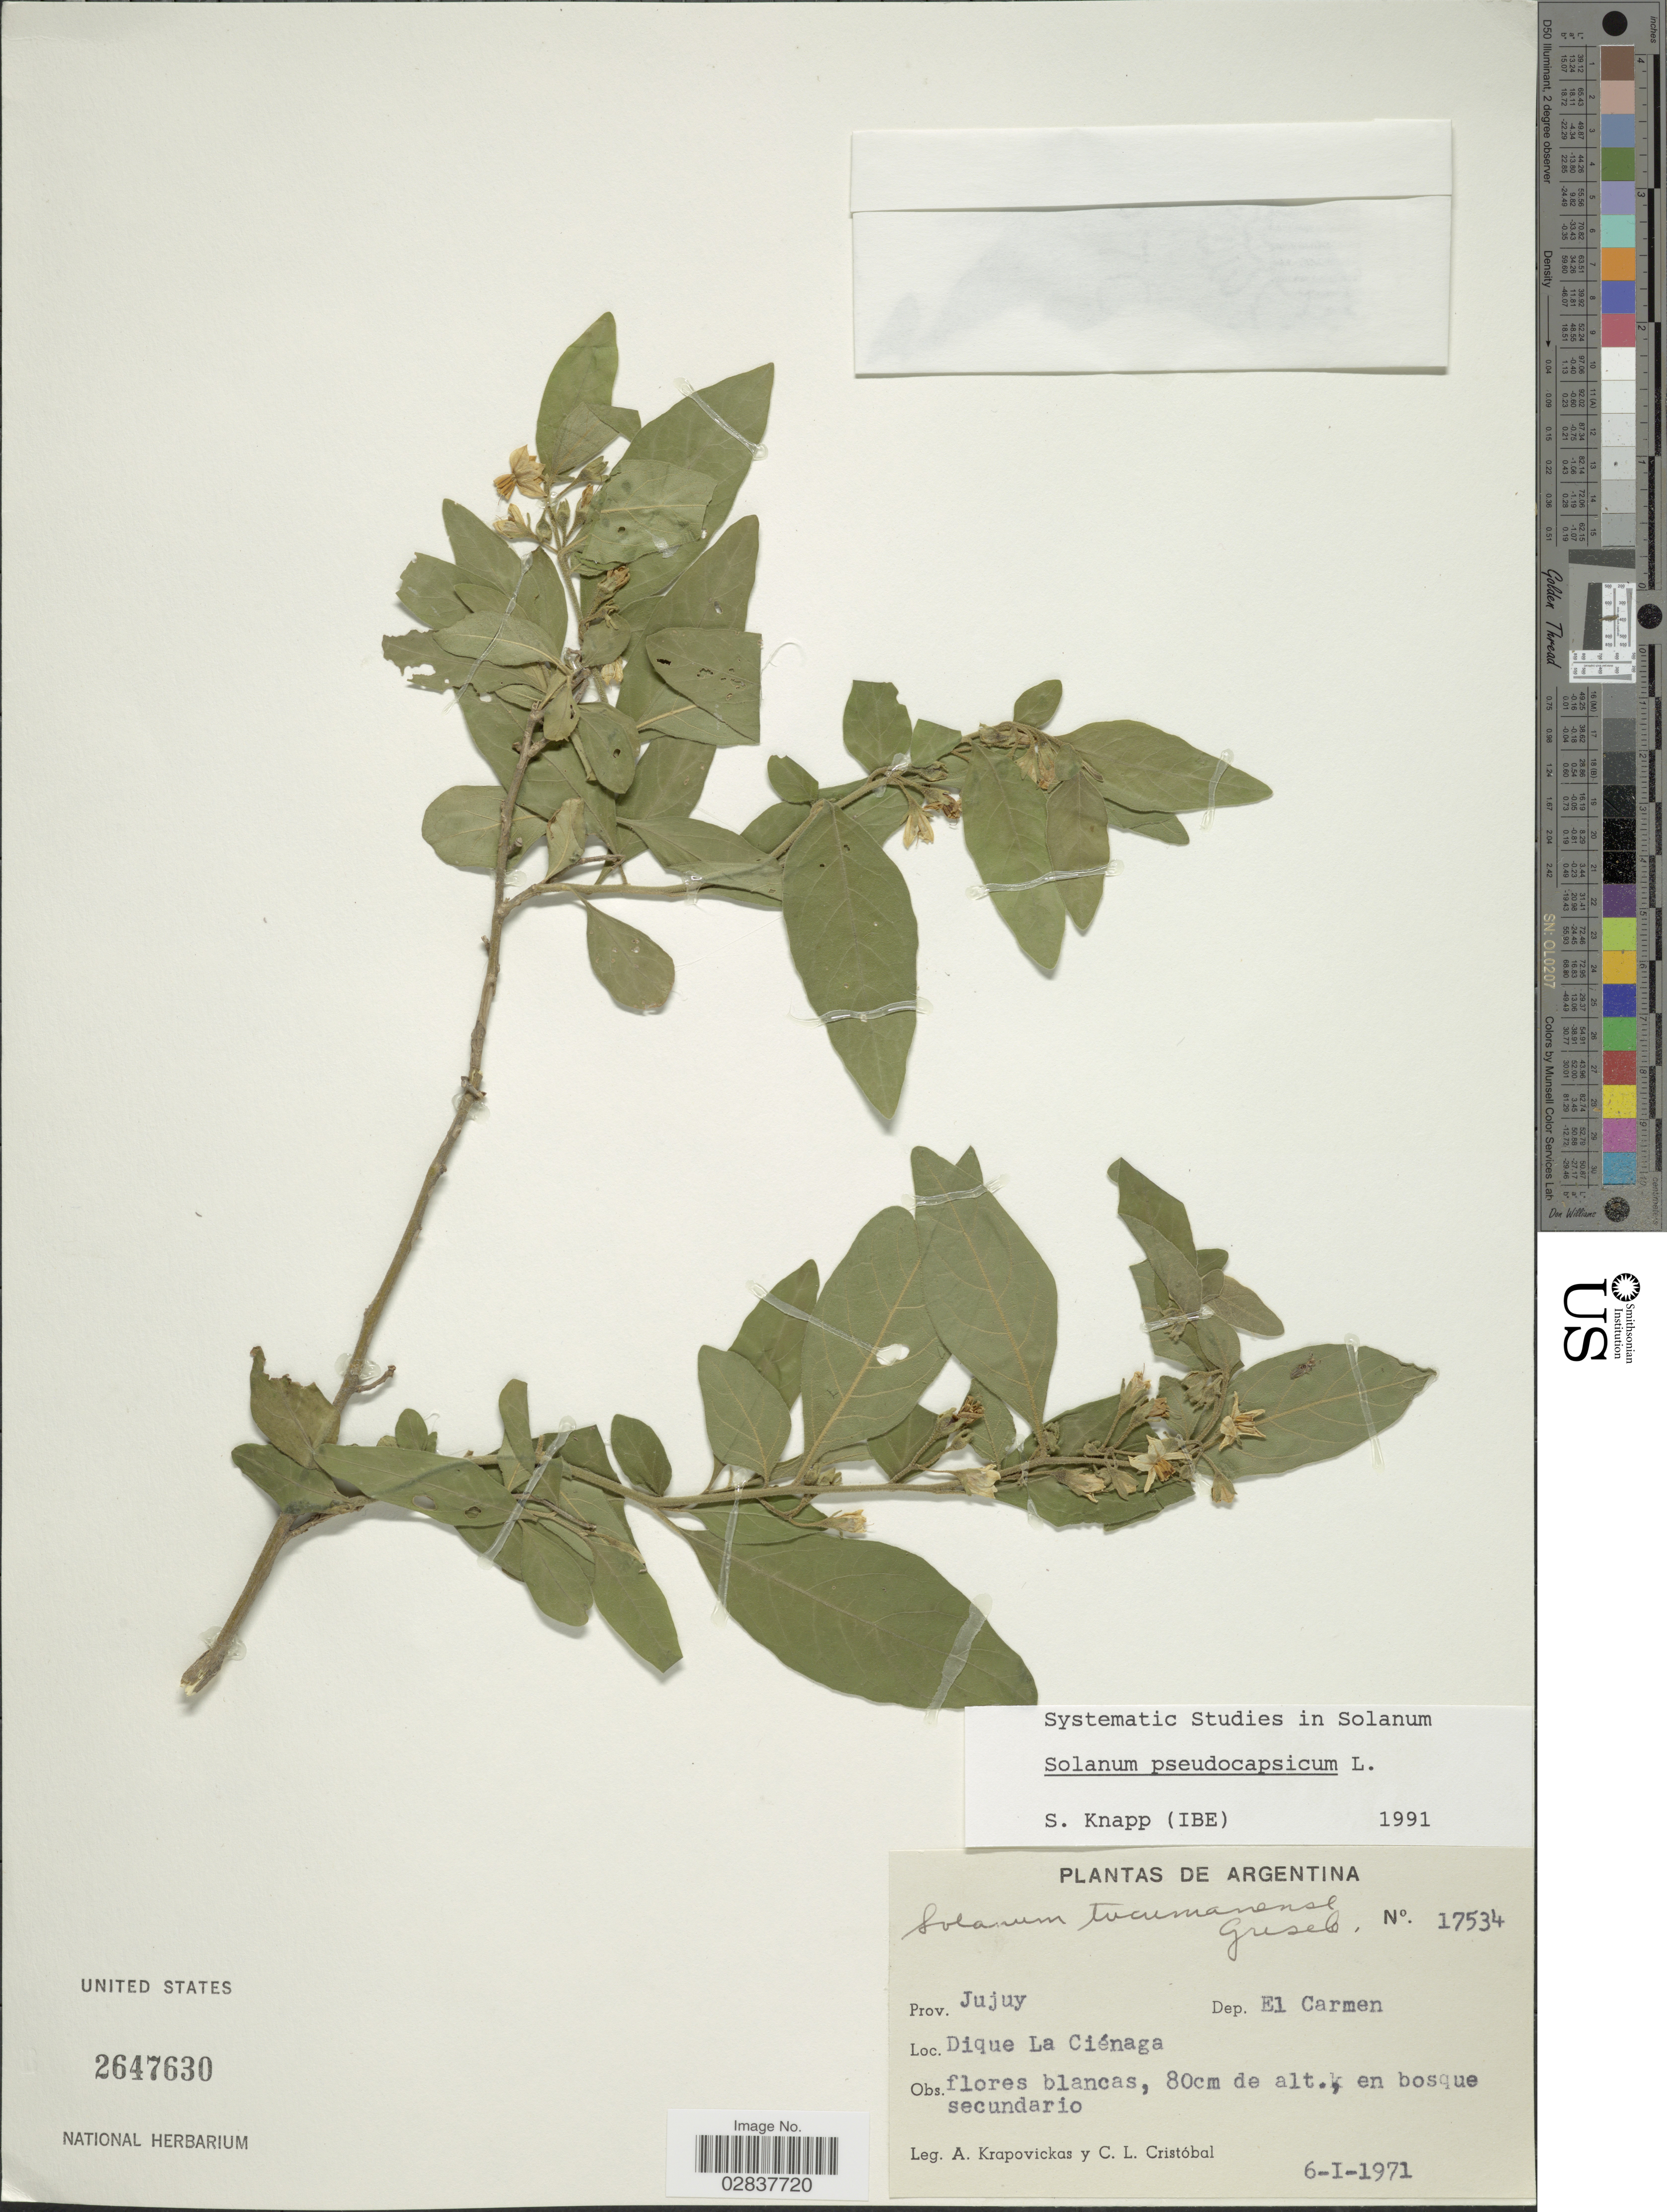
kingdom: Plantae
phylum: Tracheophyta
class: Magnoliopsida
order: Solanales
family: Solanaceae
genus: Solanum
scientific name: Solanum pseudocapsicum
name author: L.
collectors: A. Krapovickas & C. L. Cristóbal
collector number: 17534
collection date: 1971-01-06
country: Argentina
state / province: Jujuy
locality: Dep. El Carmen. Dique La Ciénaga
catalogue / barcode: US 2647630